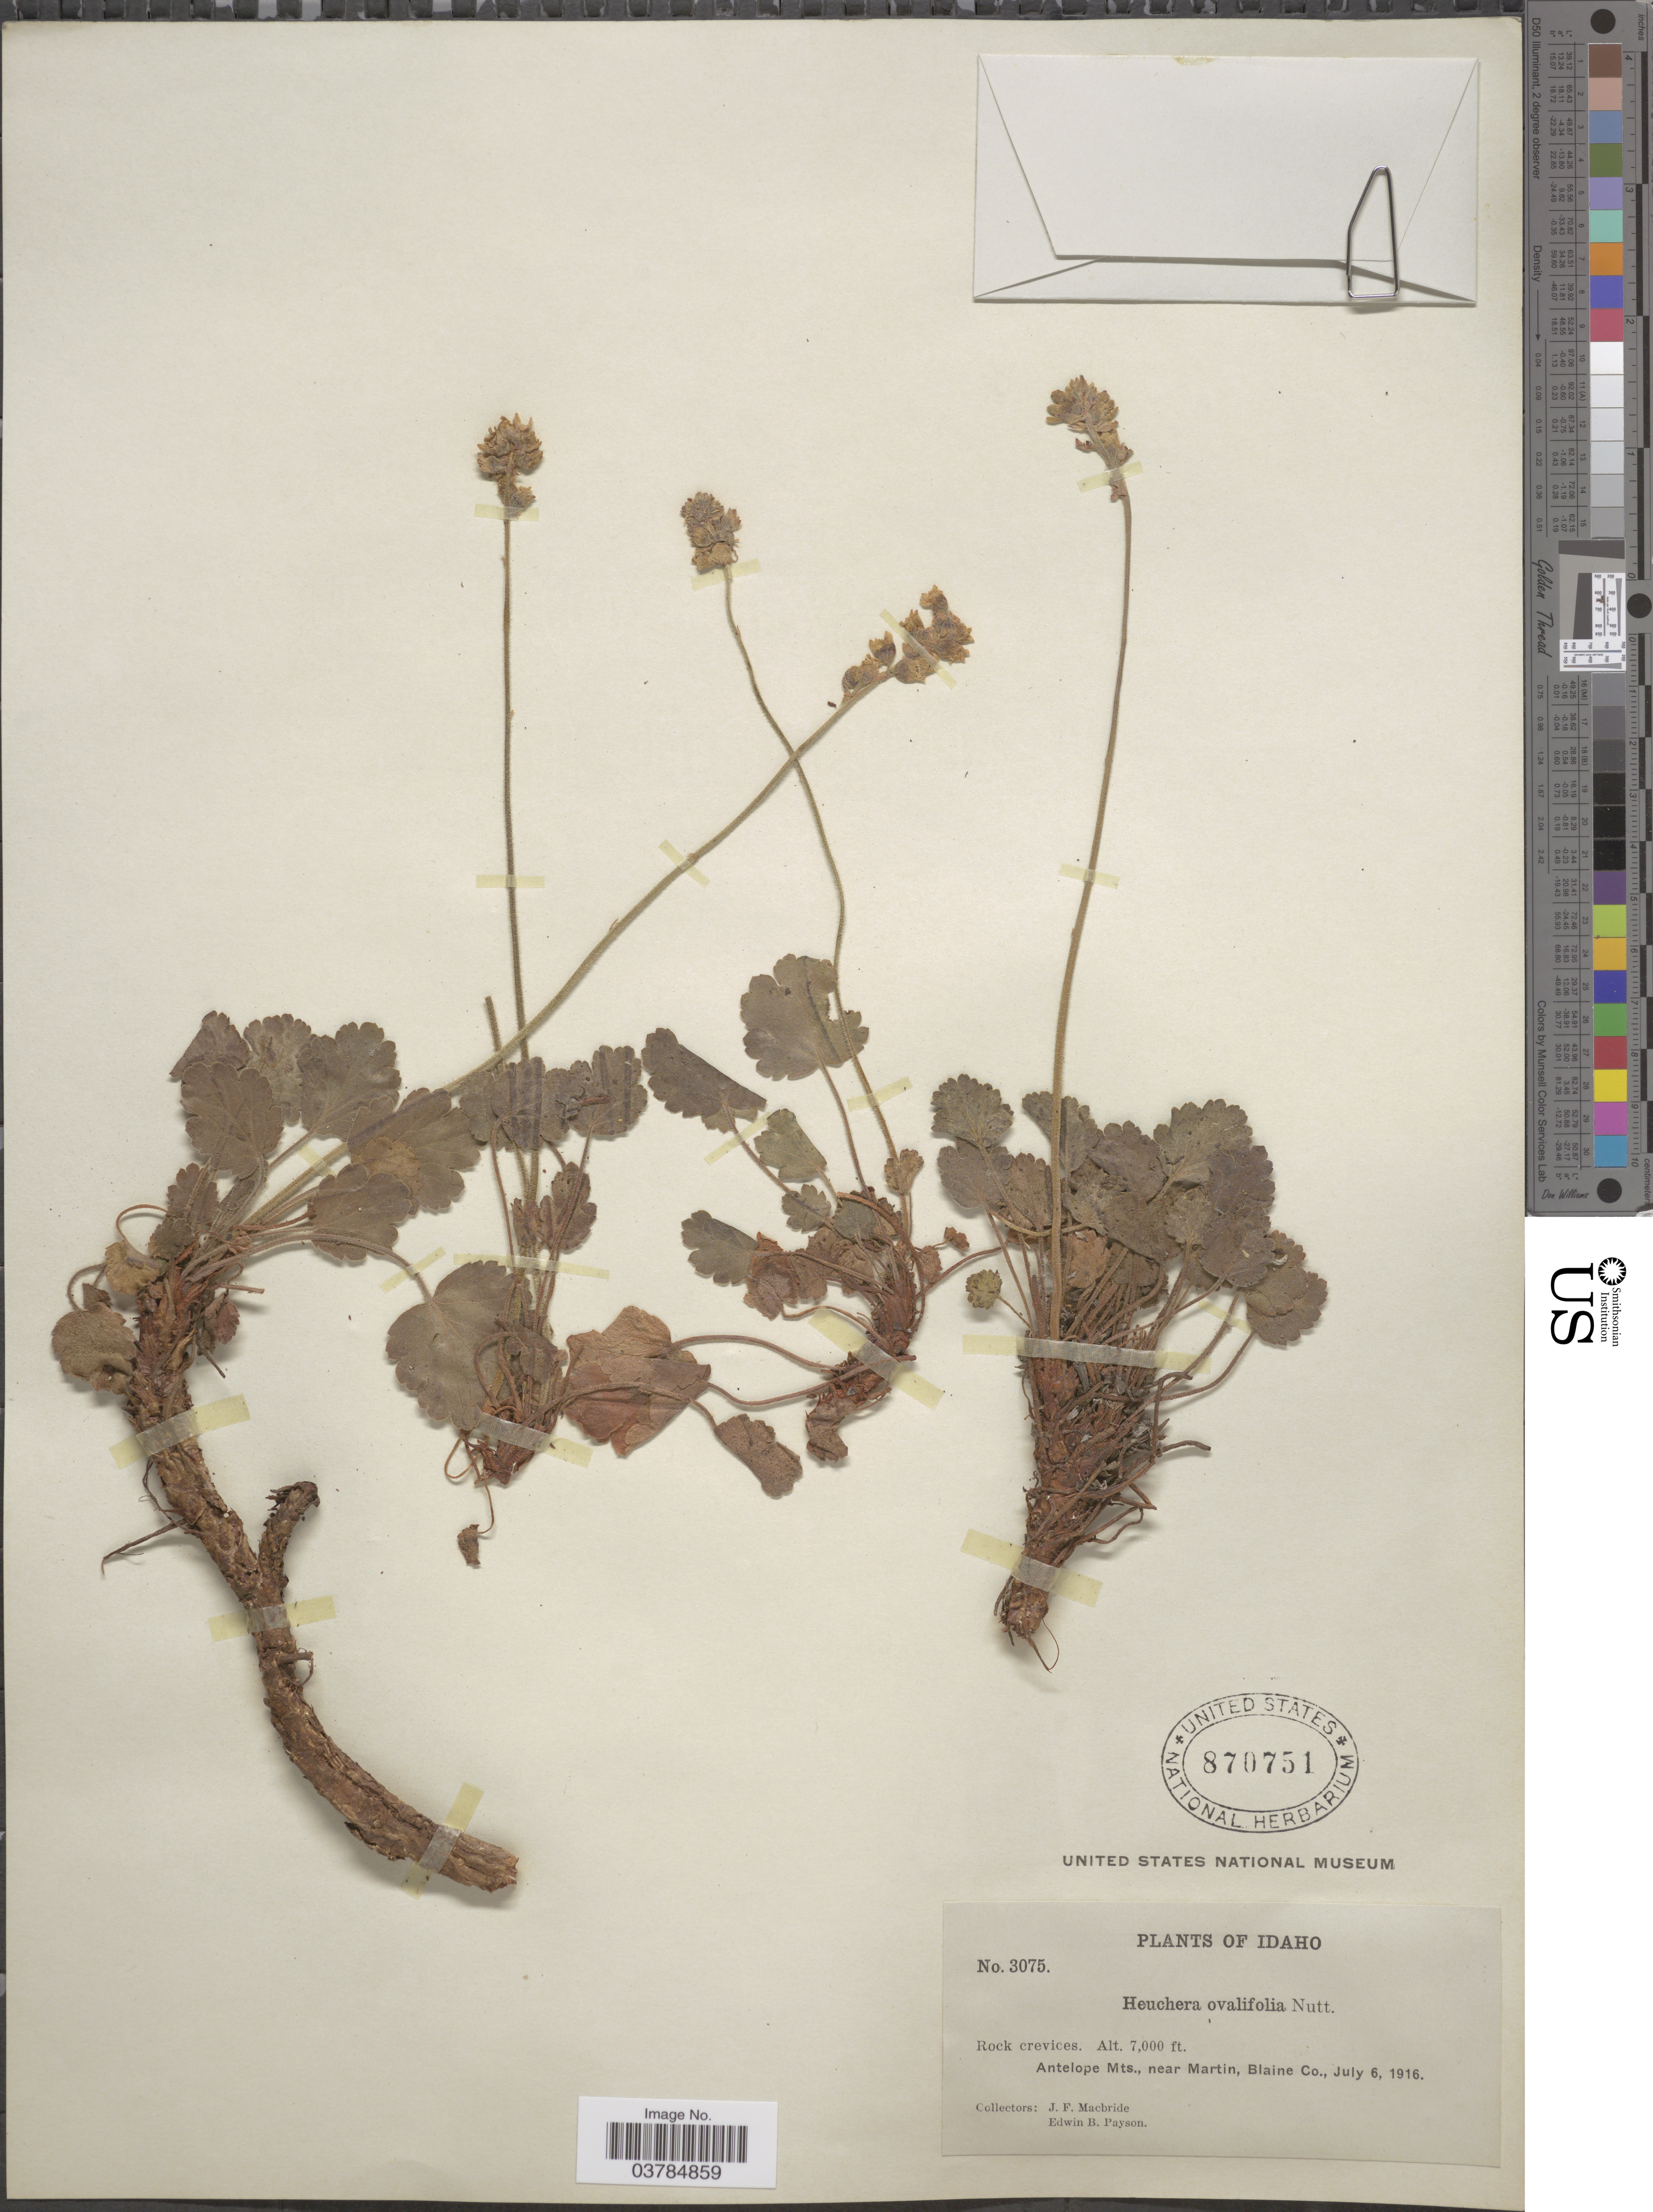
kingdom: Plantae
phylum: Tracheophyta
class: Magnoliopsida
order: Saxifragales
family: Saxifragaceae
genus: Heuchera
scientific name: Heuchera ovalifolia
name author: Torr. & A. Gray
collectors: J. F. Macbride & E. B. Payson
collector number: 3075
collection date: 1916-07-06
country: United States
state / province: Idaho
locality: Antelope Mts., near Martin, Blaine Co.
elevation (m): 2134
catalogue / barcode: US 870751